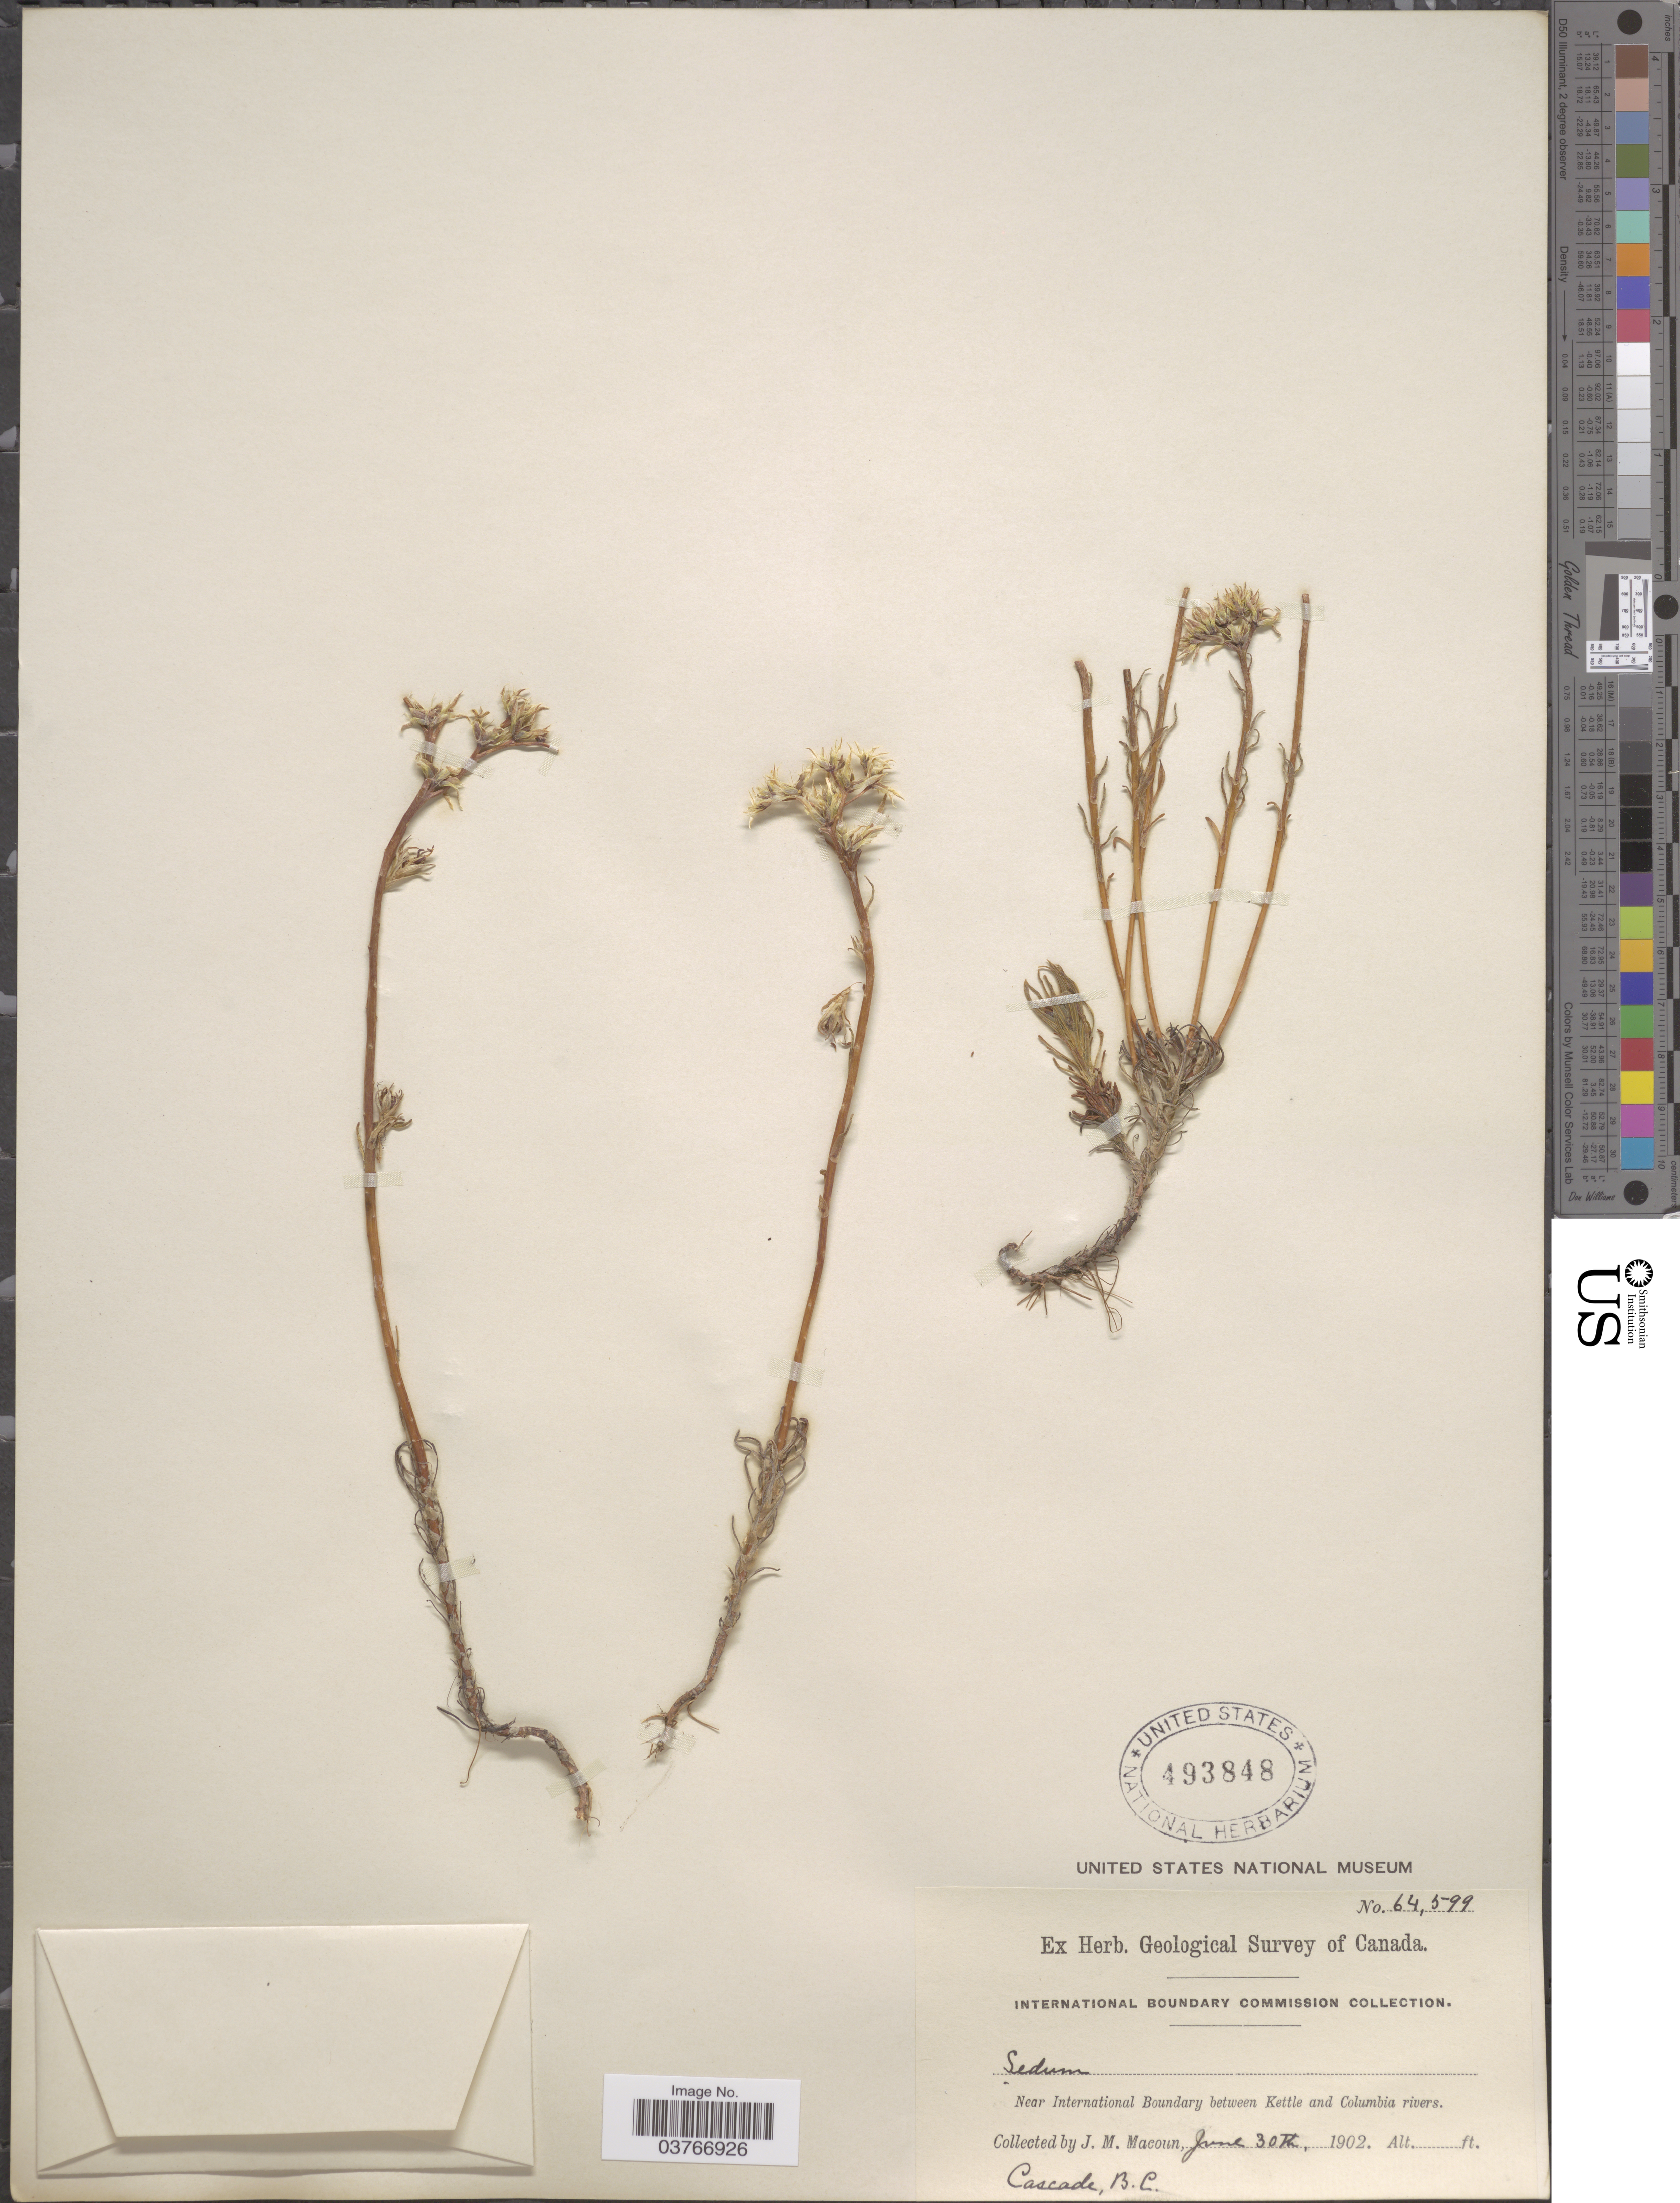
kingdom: Plantae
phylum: Tracheophyta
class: Magnoliopsida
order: Saxifragales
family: Crassulaceae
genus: Sedum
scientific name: Sedum sp.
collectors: J. M. Macoun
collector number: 64599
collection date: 1902-06-30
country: Canada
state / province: British Columbia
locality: Near International Boudary between Kettle and Columbia rivers. Cascade.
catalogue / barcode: US 493848